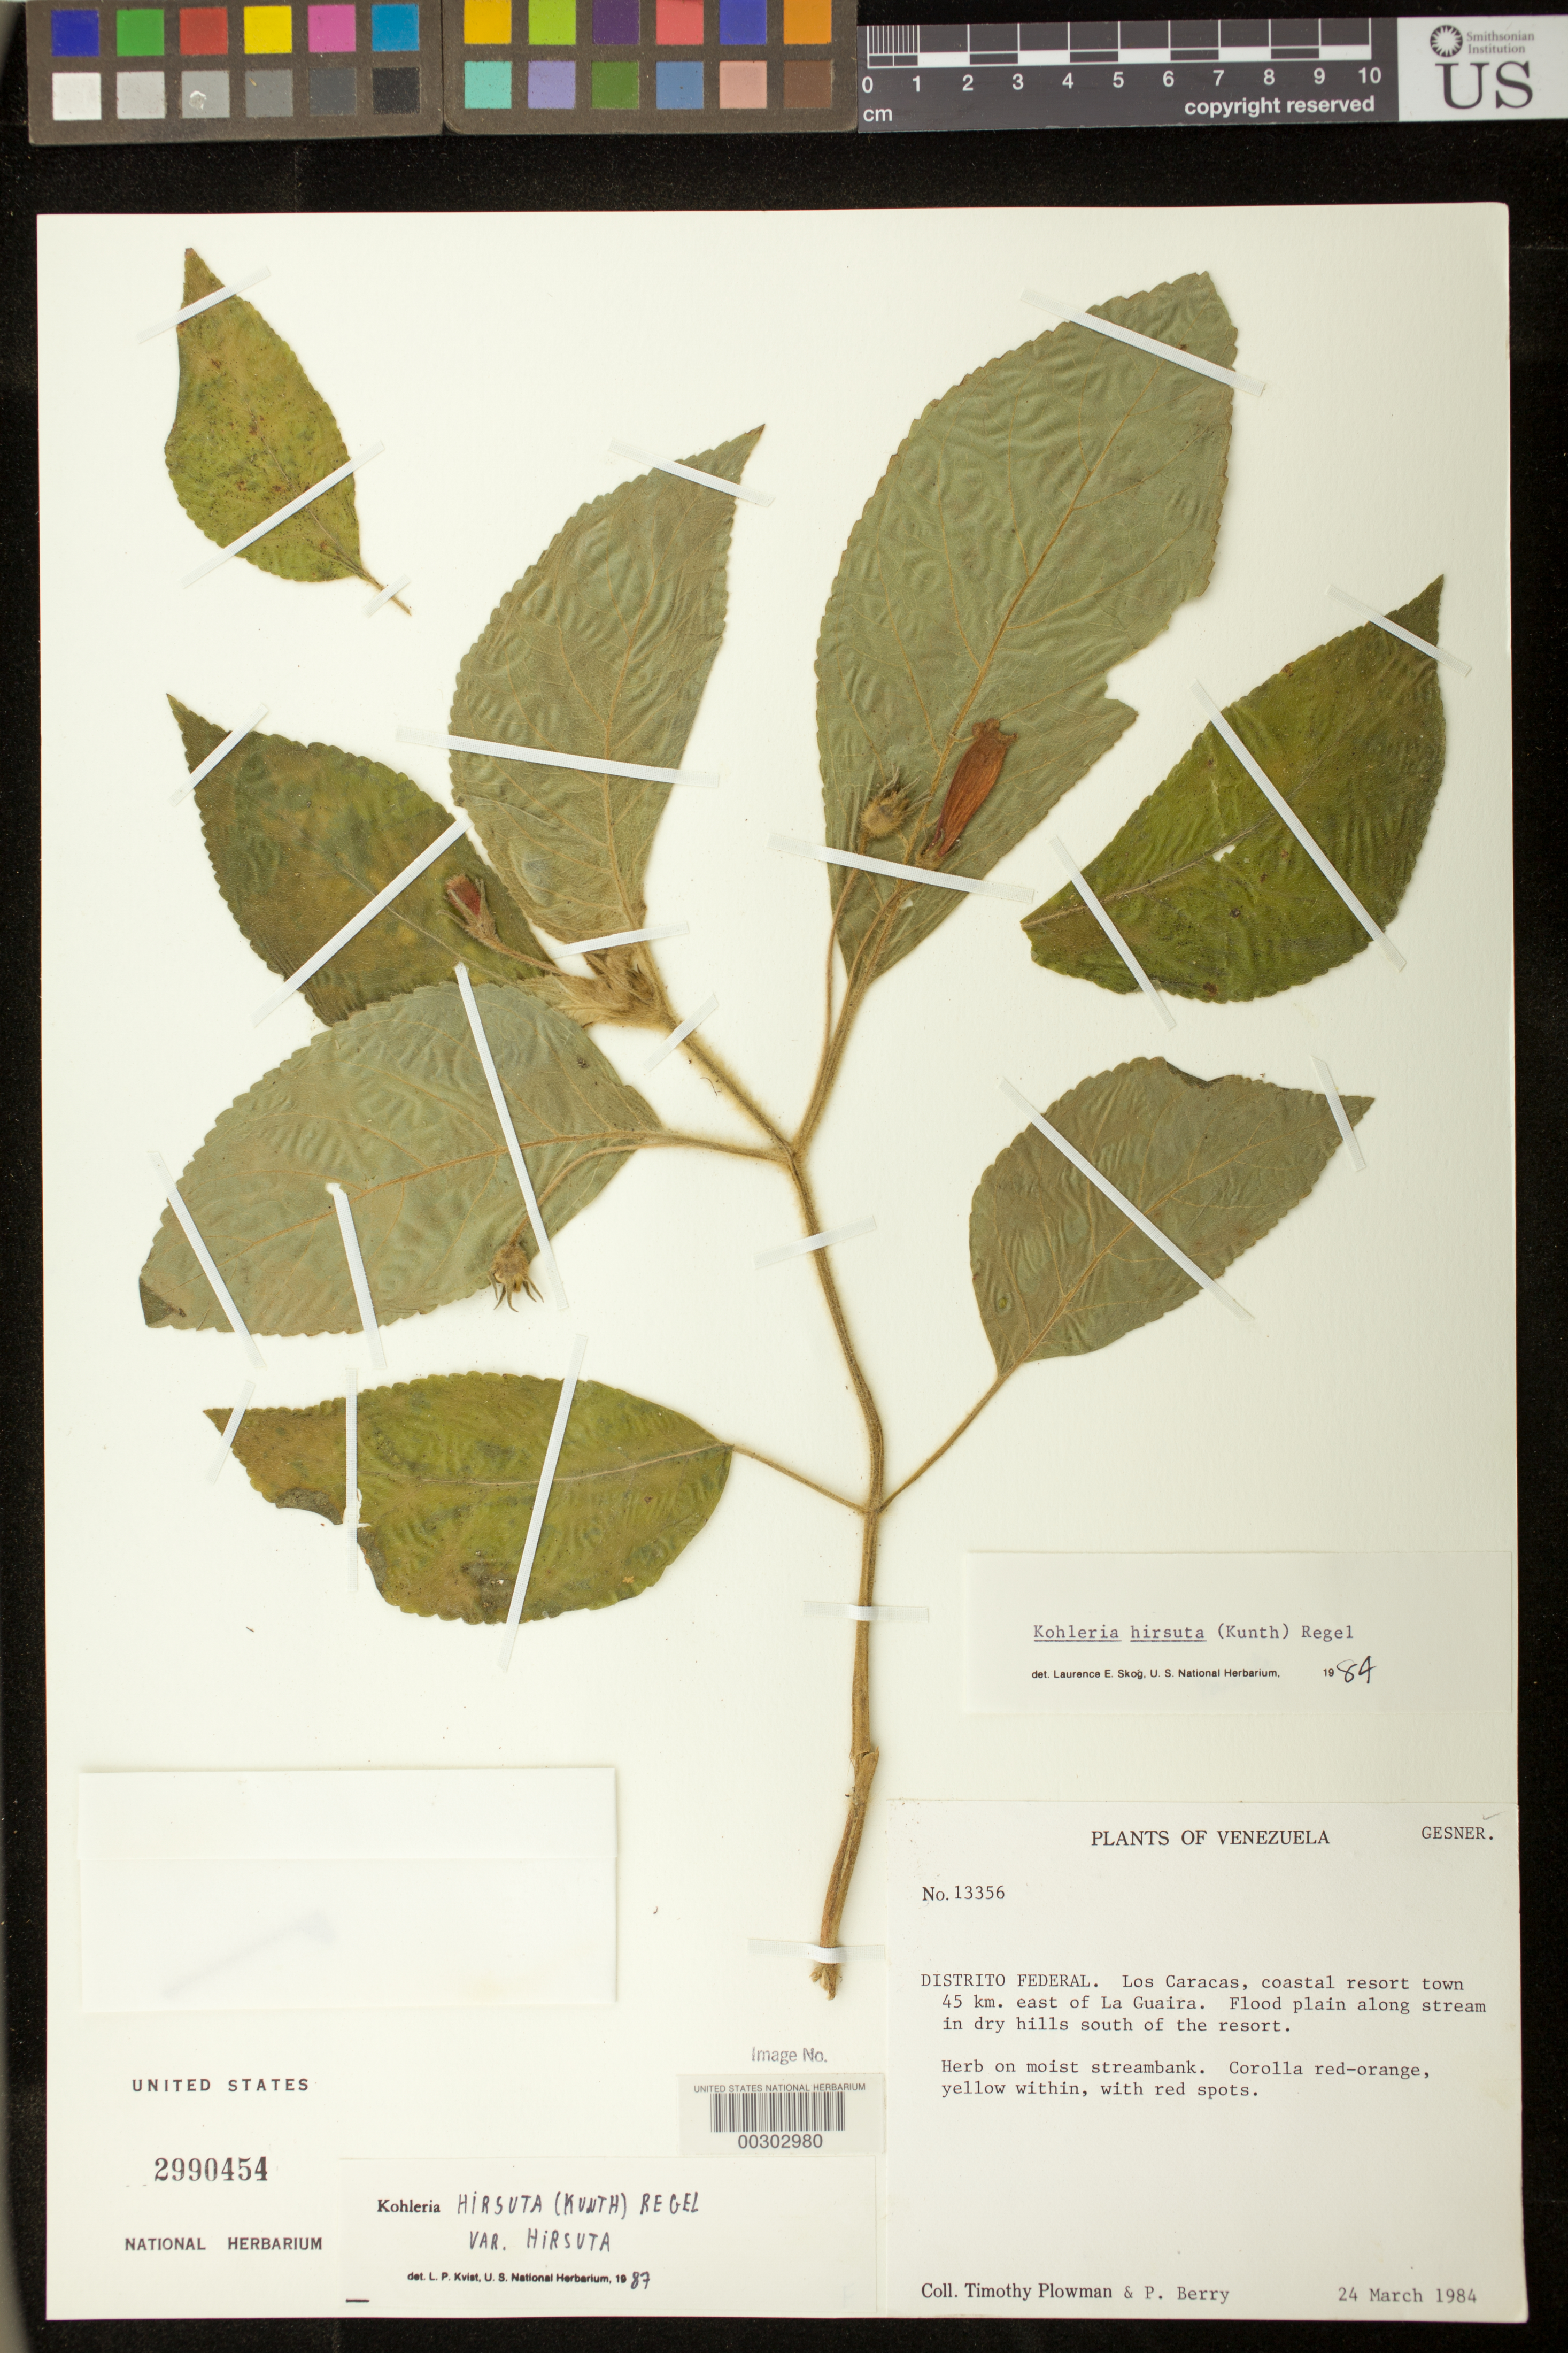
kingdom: Plantae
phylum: Tracheophyta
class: Magnoliopsida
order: Lamiales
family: Gesneriaceae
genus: Kohleria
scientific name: Kohleria hirsuta var. hirsuta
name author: (Kunth) Regel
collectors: T. Plowman & P. Berry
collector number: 13356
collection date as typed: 24 Mar 1984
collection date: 1984-03-24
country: Venezuela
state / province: Vargas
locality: Los Caracas, coastal resort town 45 km E of La Guaira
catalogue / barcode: US 2990454